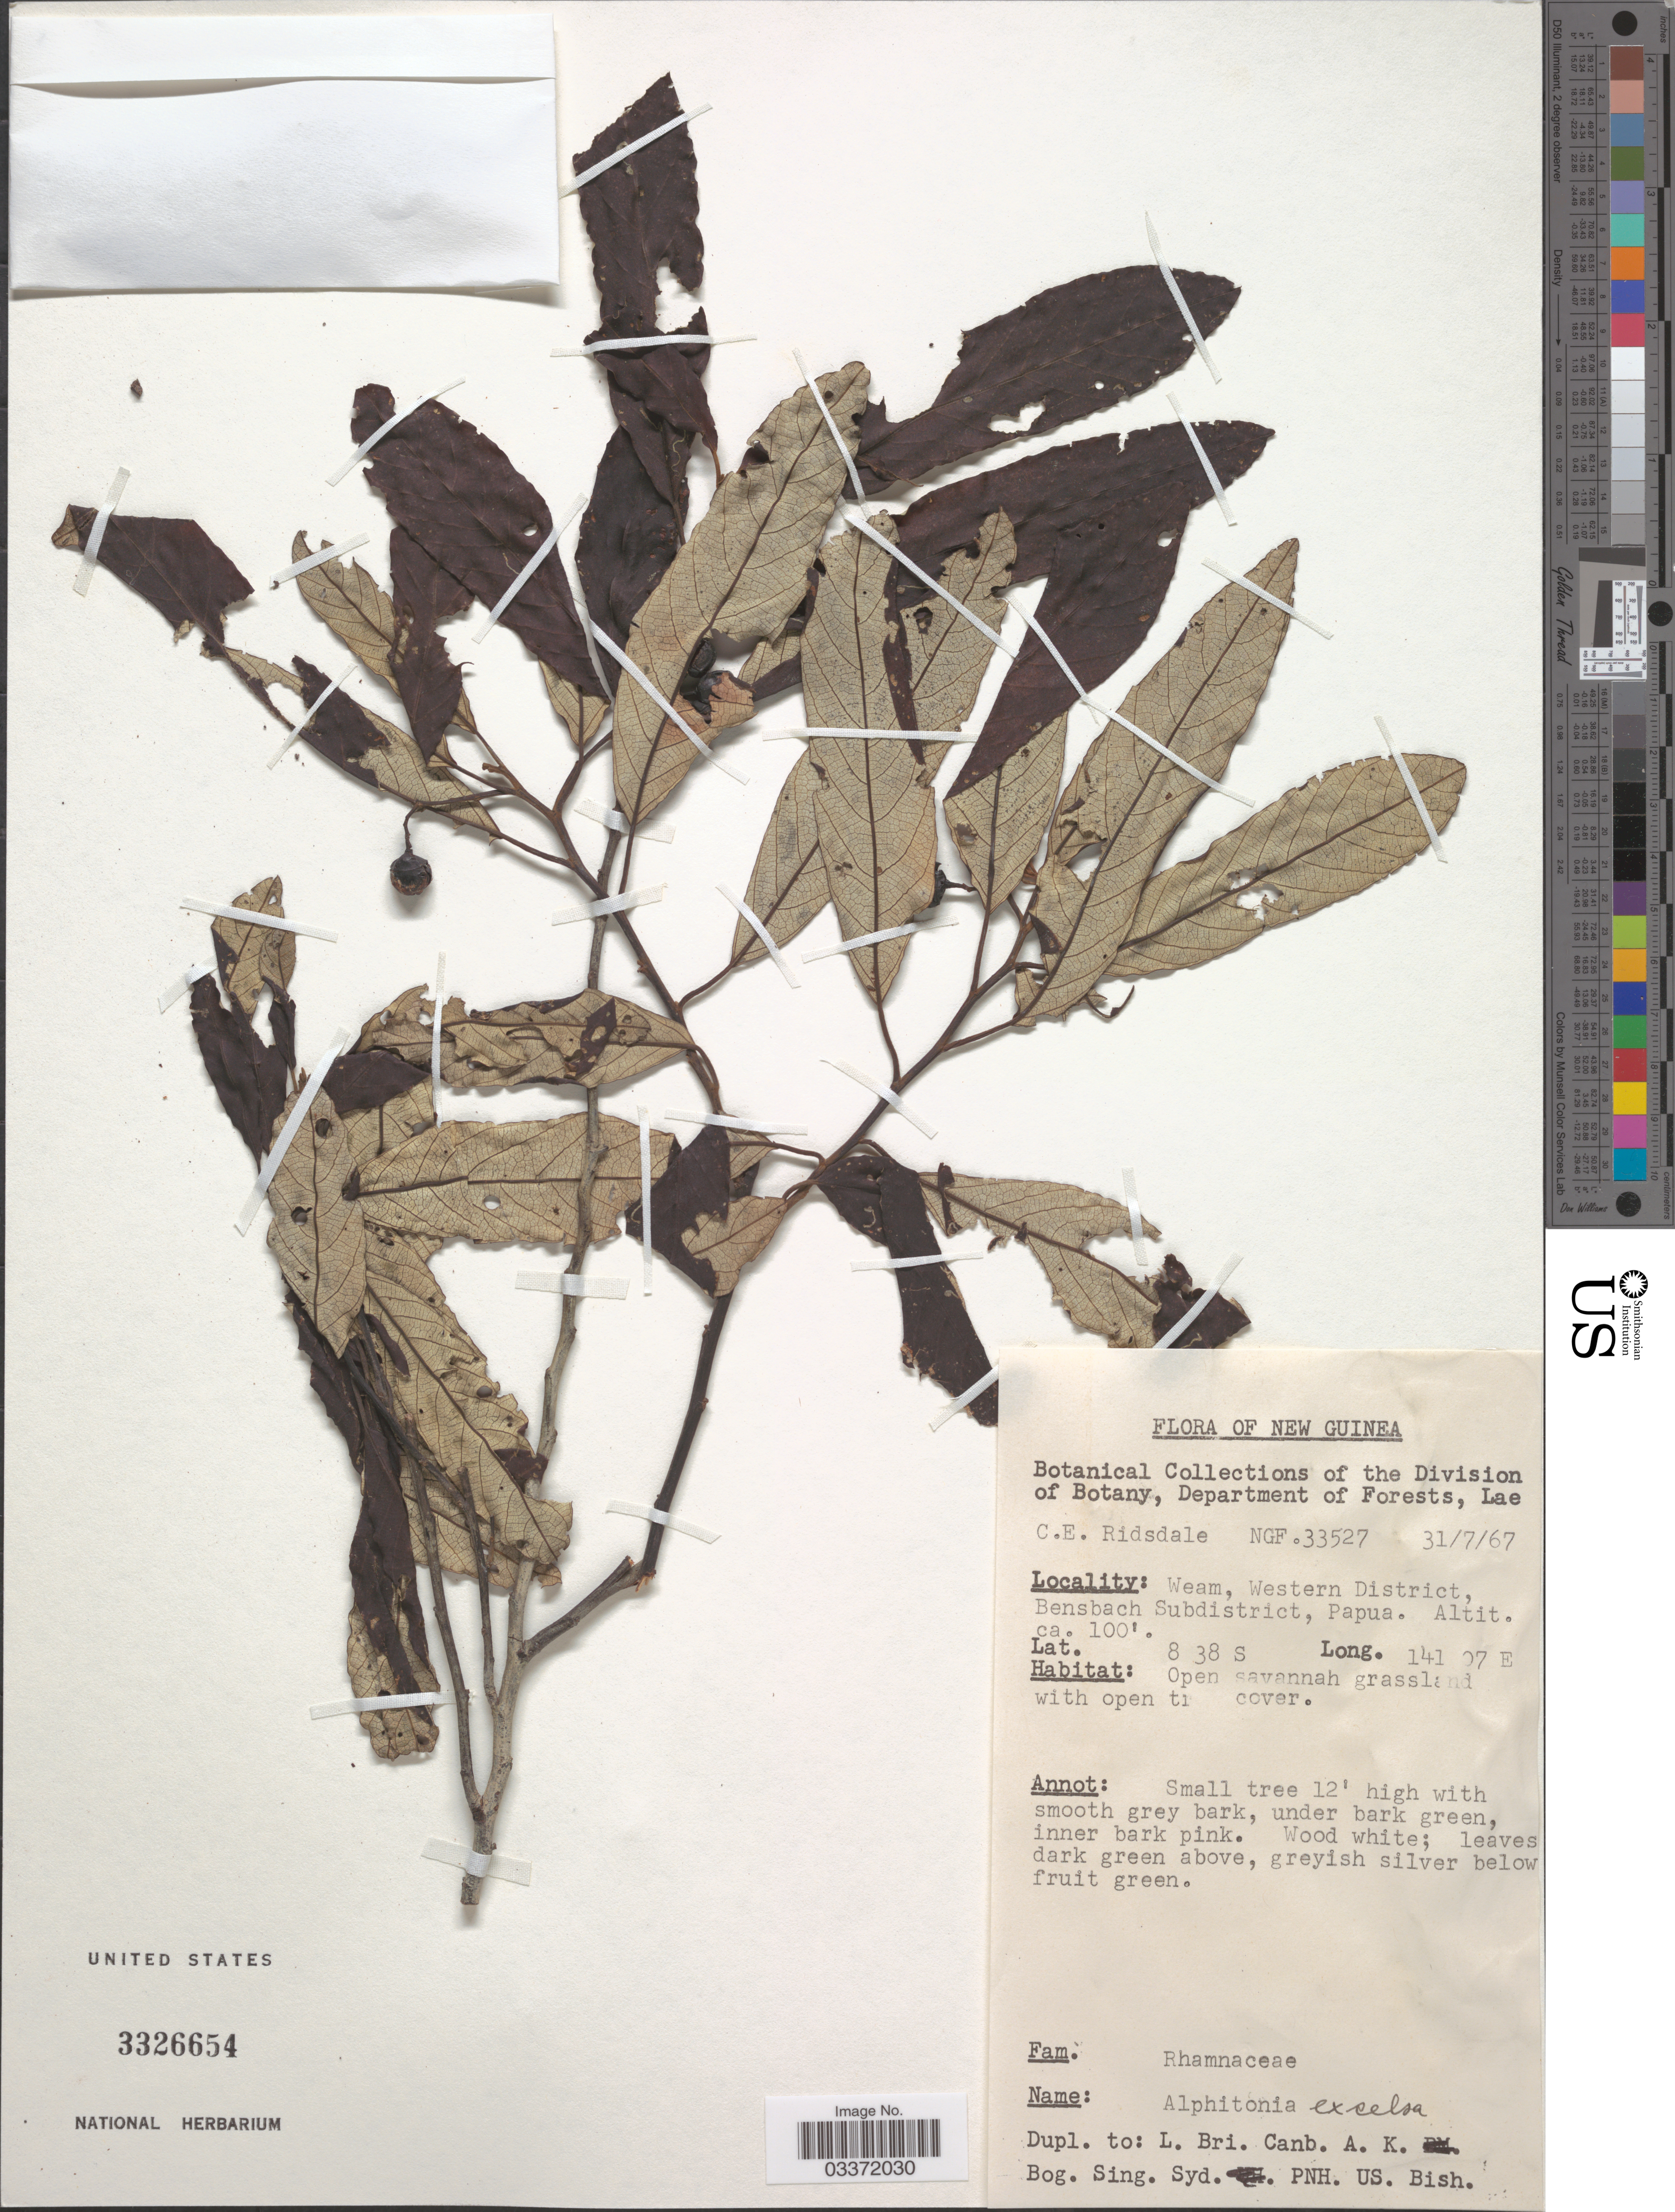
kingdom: Plantae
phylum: Tracheophyta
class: Magnoliopsida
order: Rosales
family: Rhamnaceae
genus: Alphitonia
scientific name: Alphitonia excelsa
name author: Reissek ex Endl.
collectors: C. E. Ridsdale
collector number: NGF.33527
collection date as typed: Transcribed d/m/y: 31/7/67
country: Papua New Guinea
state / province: Manus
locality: New Guinea. Weam, Western District, Bensbach Subdistrict, Papua.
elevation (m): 30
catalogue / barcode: US 3326654